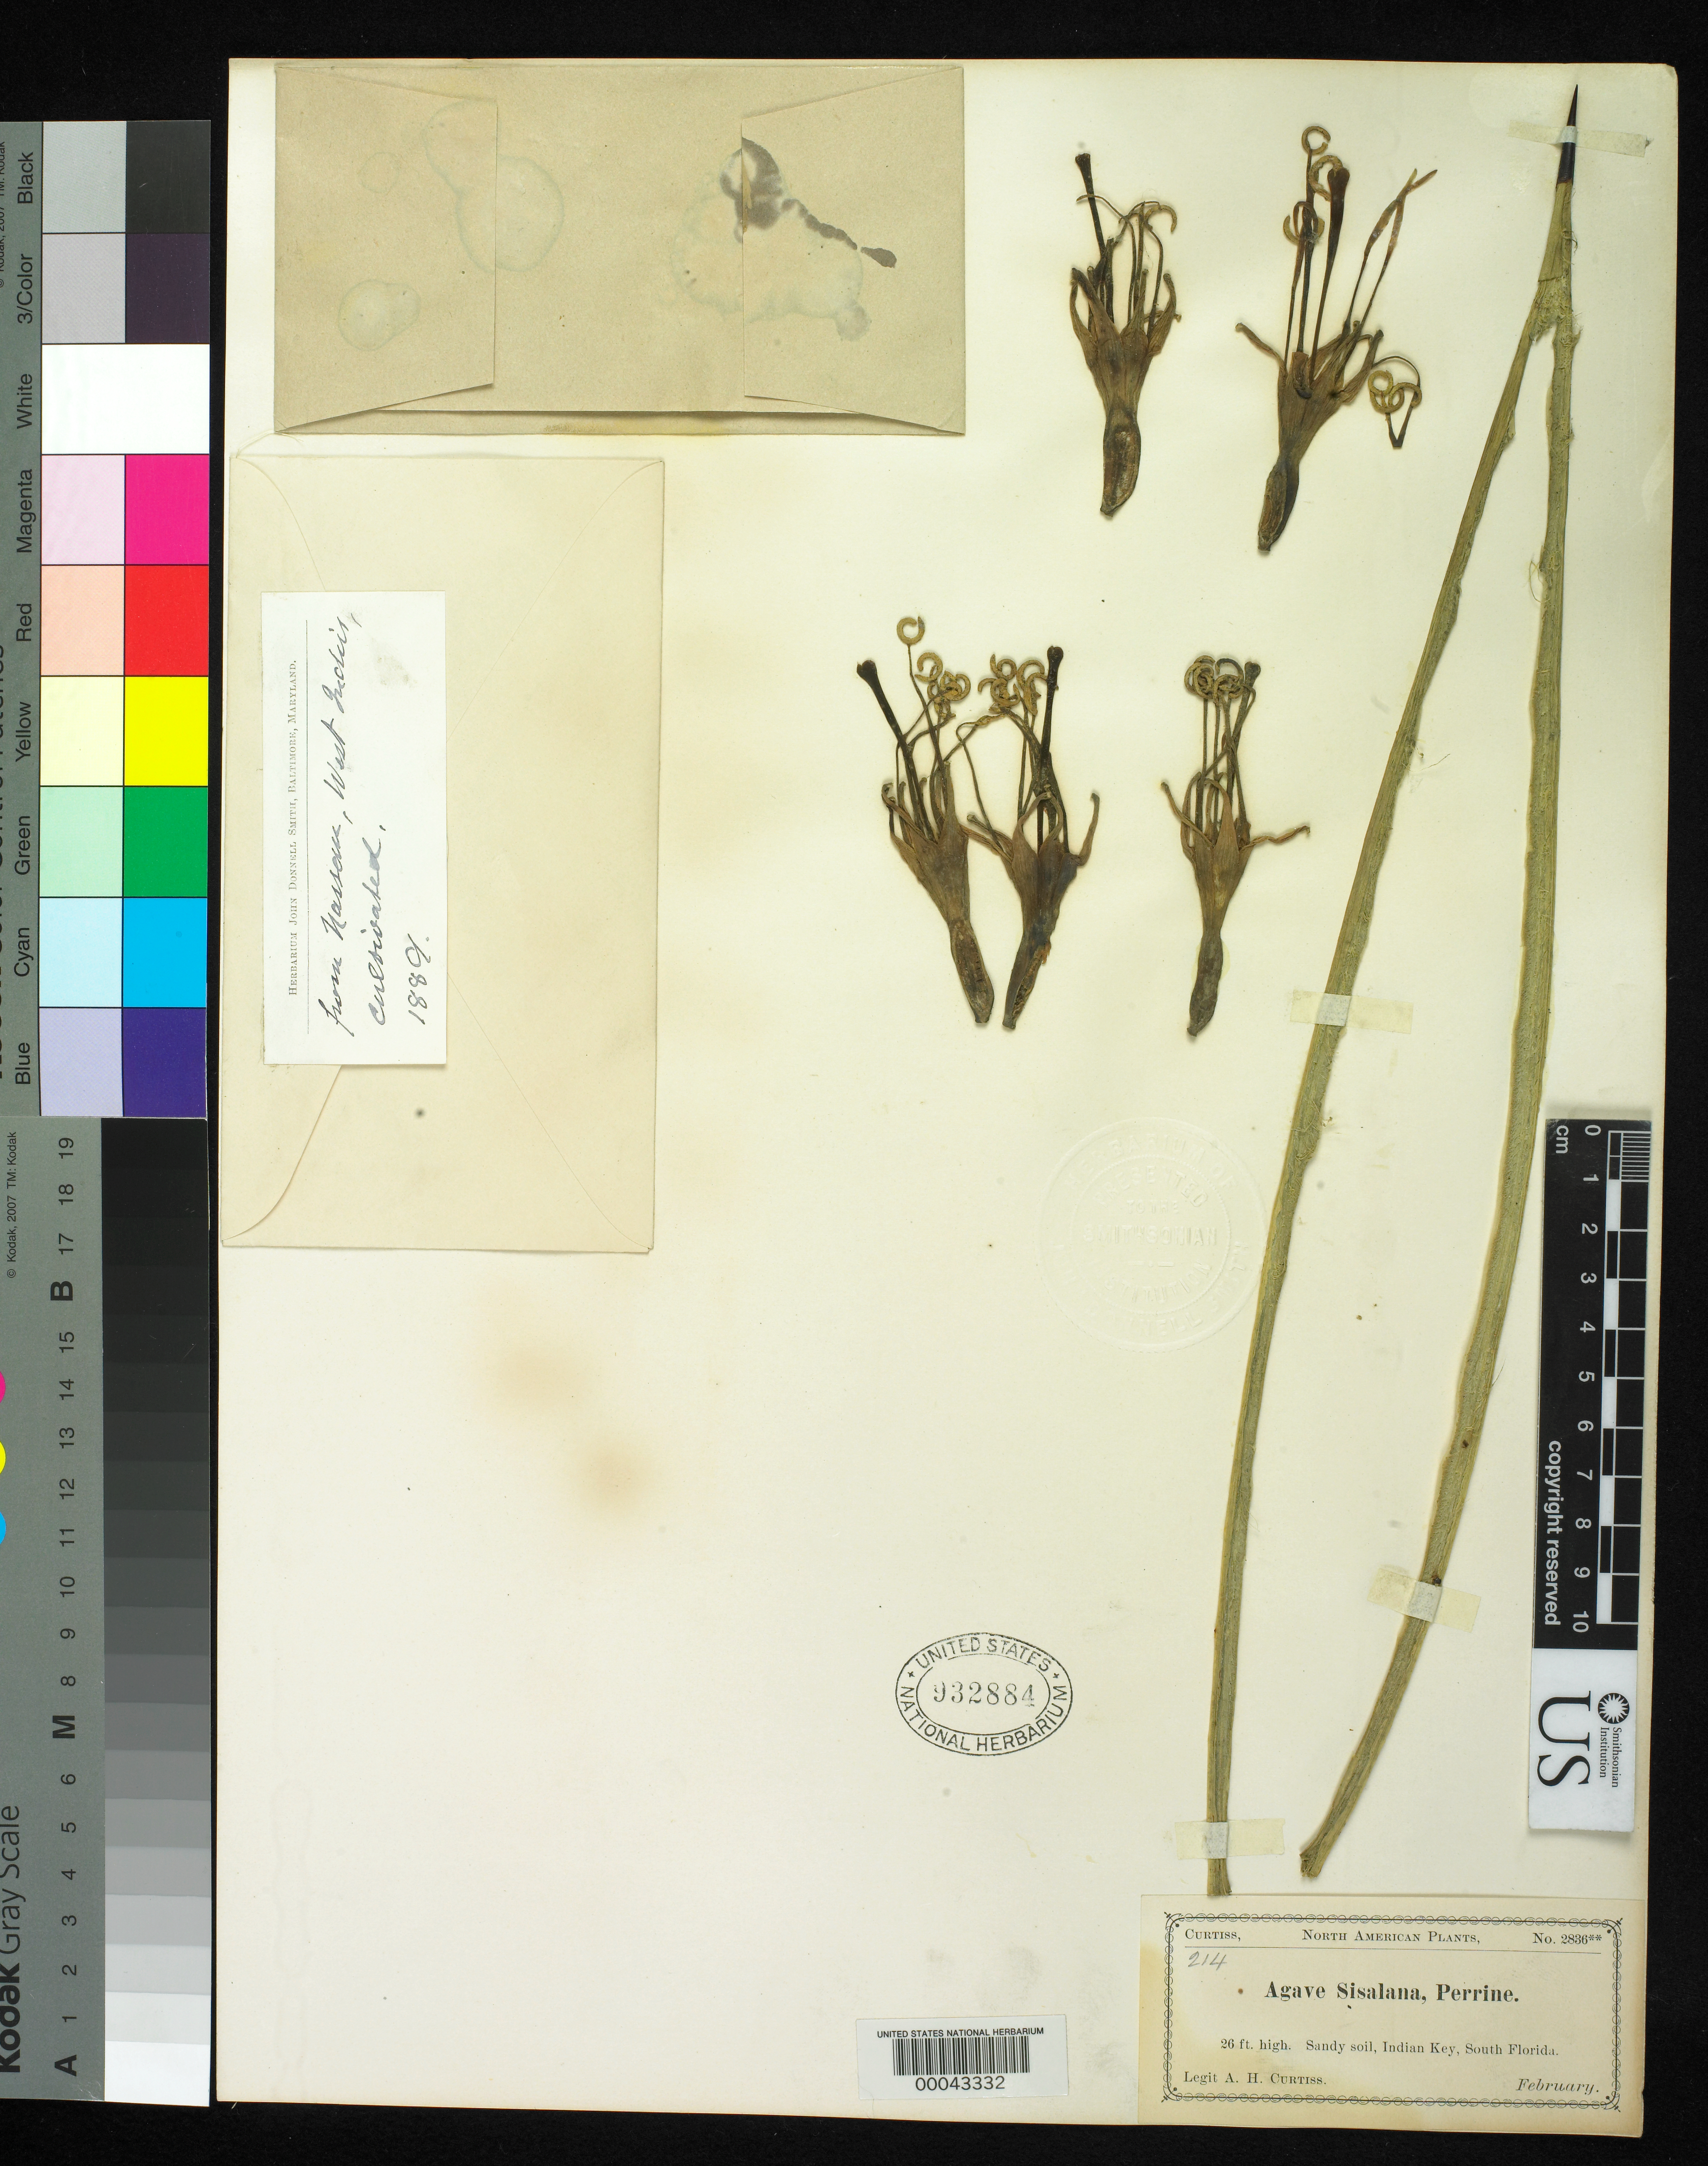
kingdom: Plantae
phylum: Tracheophyta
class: Liliopsida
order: Asparagales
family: Asparagaceae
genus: Agave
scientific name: Agave sisalana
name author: Perrine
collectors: A. H. Curtiss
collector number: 2836 / 214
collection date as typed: Feb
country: United States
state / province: Florida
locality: Indian key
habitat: Sandy soil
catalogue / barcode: US 932884